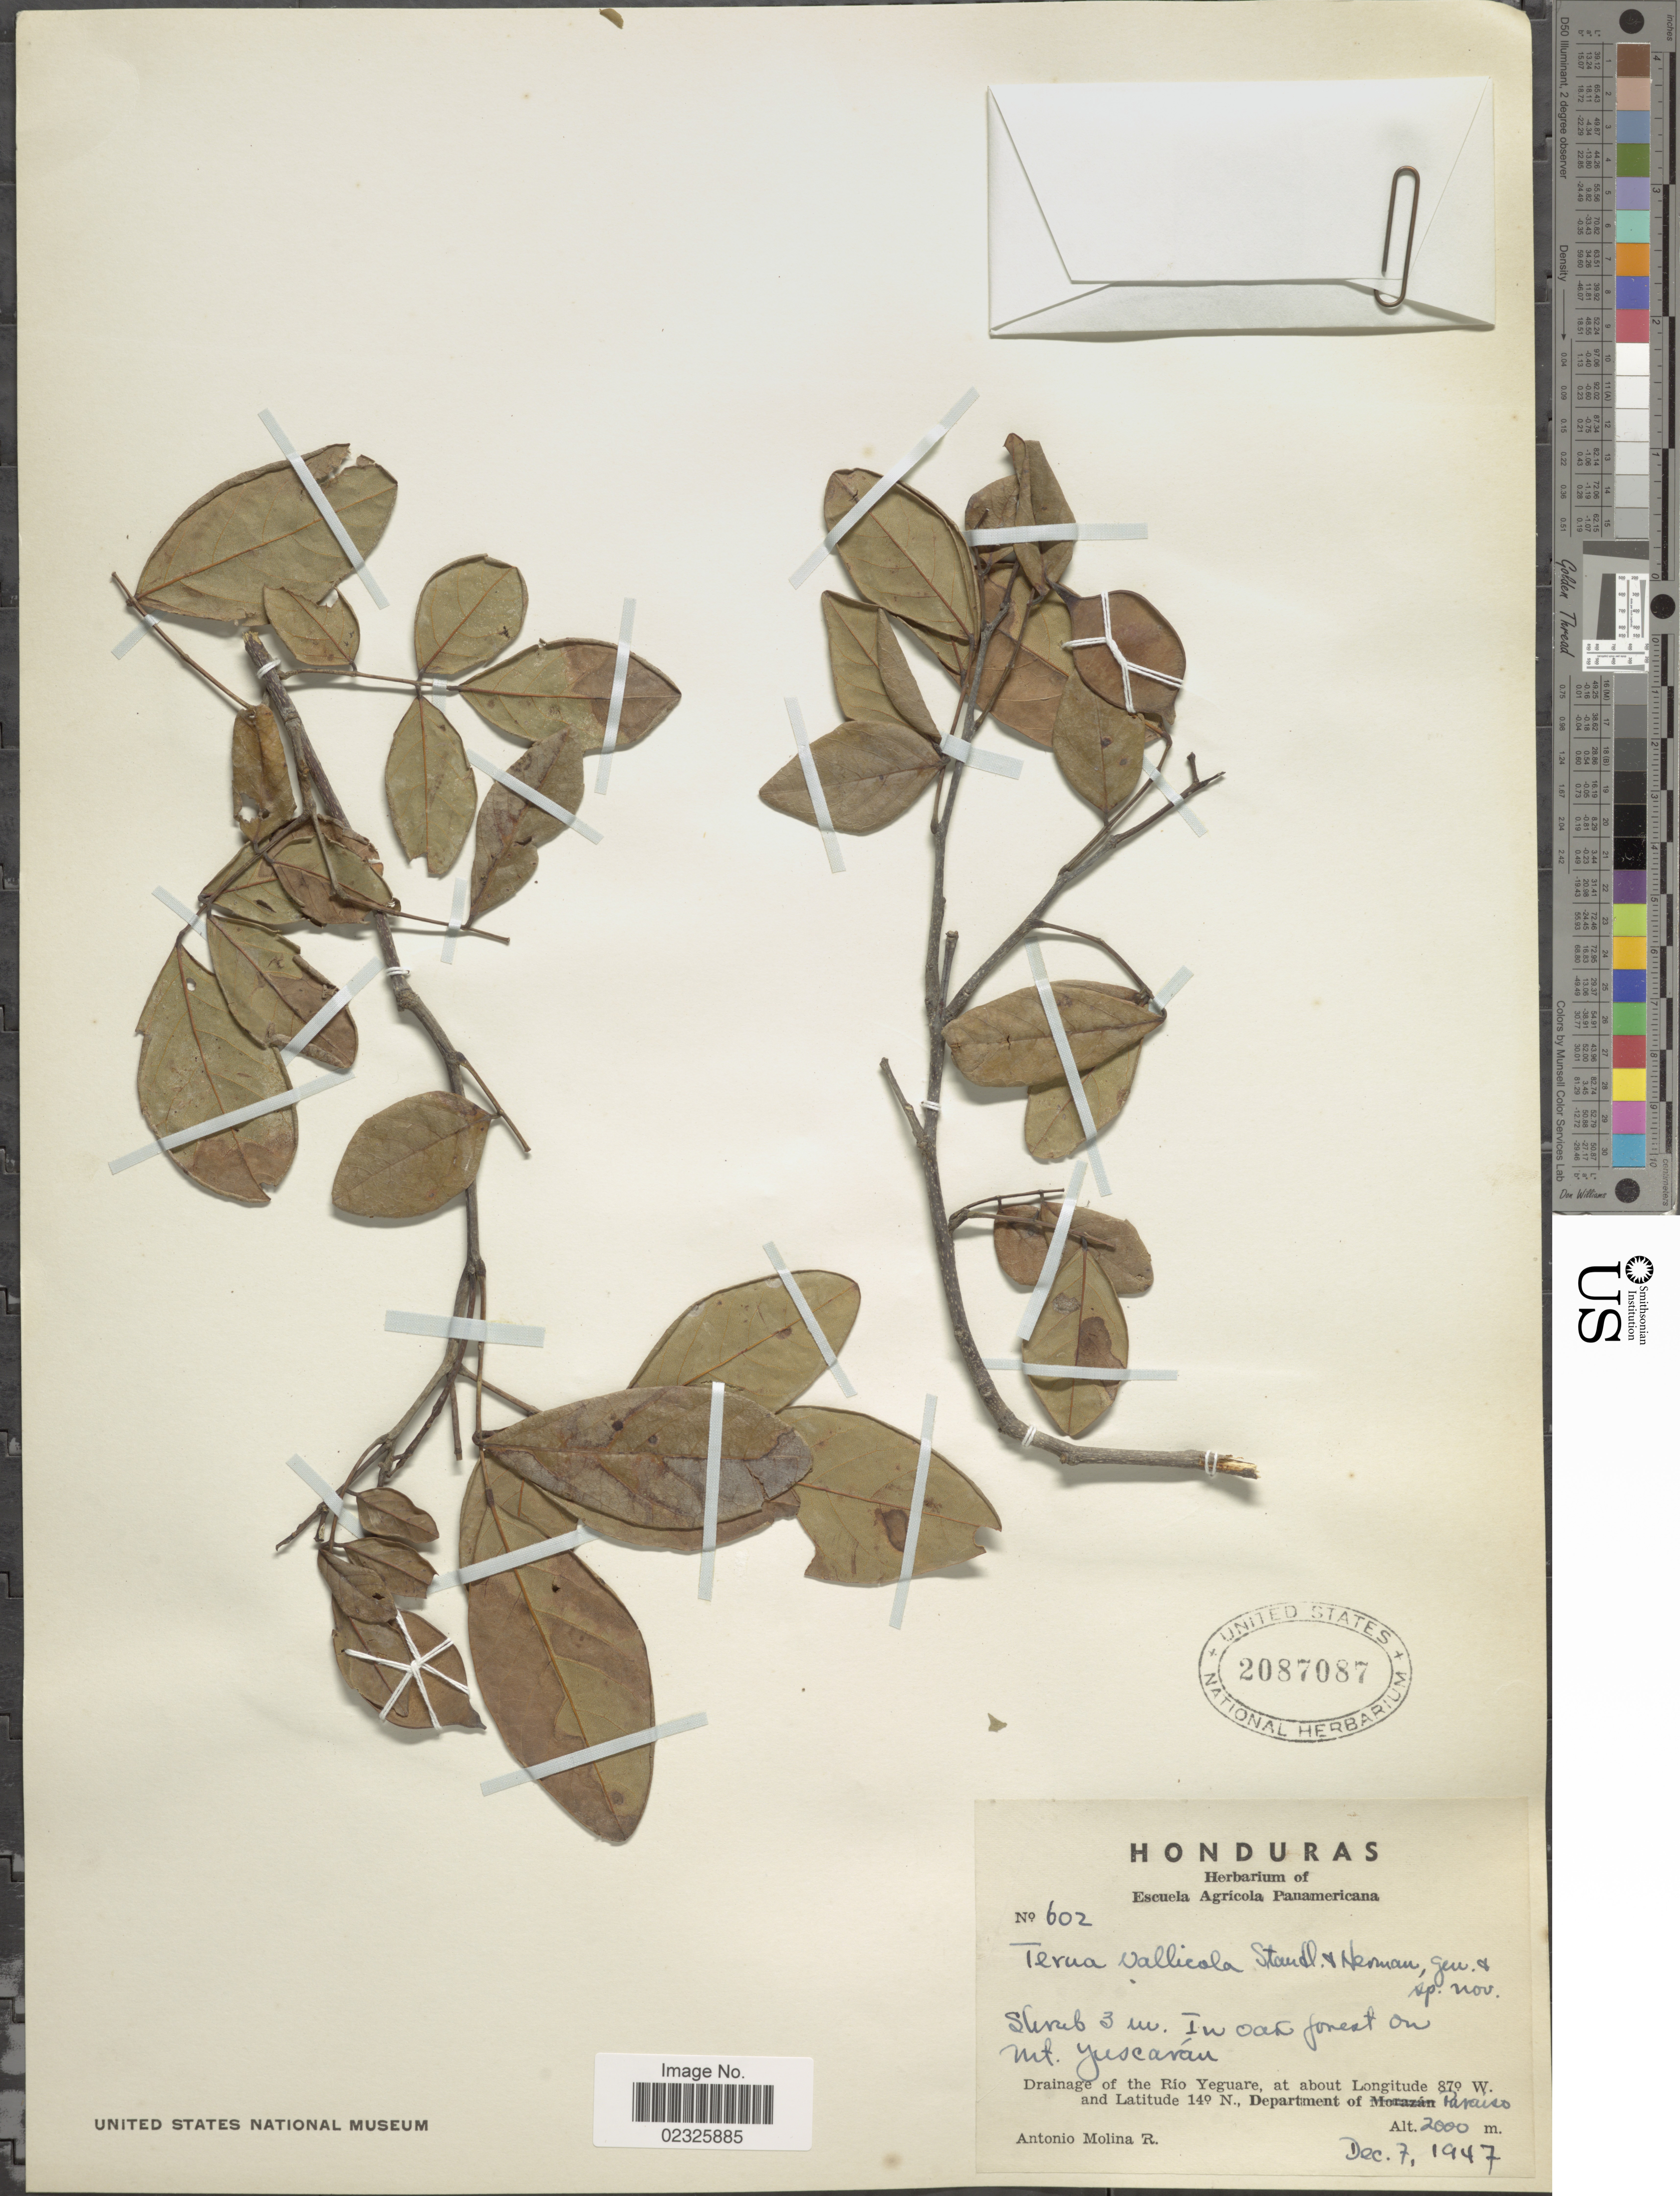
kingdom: Plantae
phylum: Tracheophyta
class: Magnoliopsida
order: Fabales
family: Fabaceae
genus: Lonchocarpus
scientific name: Lonchocarpus vallicola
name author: (Standl. & F.J. Herm.) M. Sousa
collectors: A. Molina R.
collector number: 602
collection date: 1947-12-07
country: Honduras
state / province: El Paraíso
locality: In oak forst on Mt. Yuscarau, drainage of the Rio Yeguare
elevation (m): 2000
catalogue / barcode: US 2087087